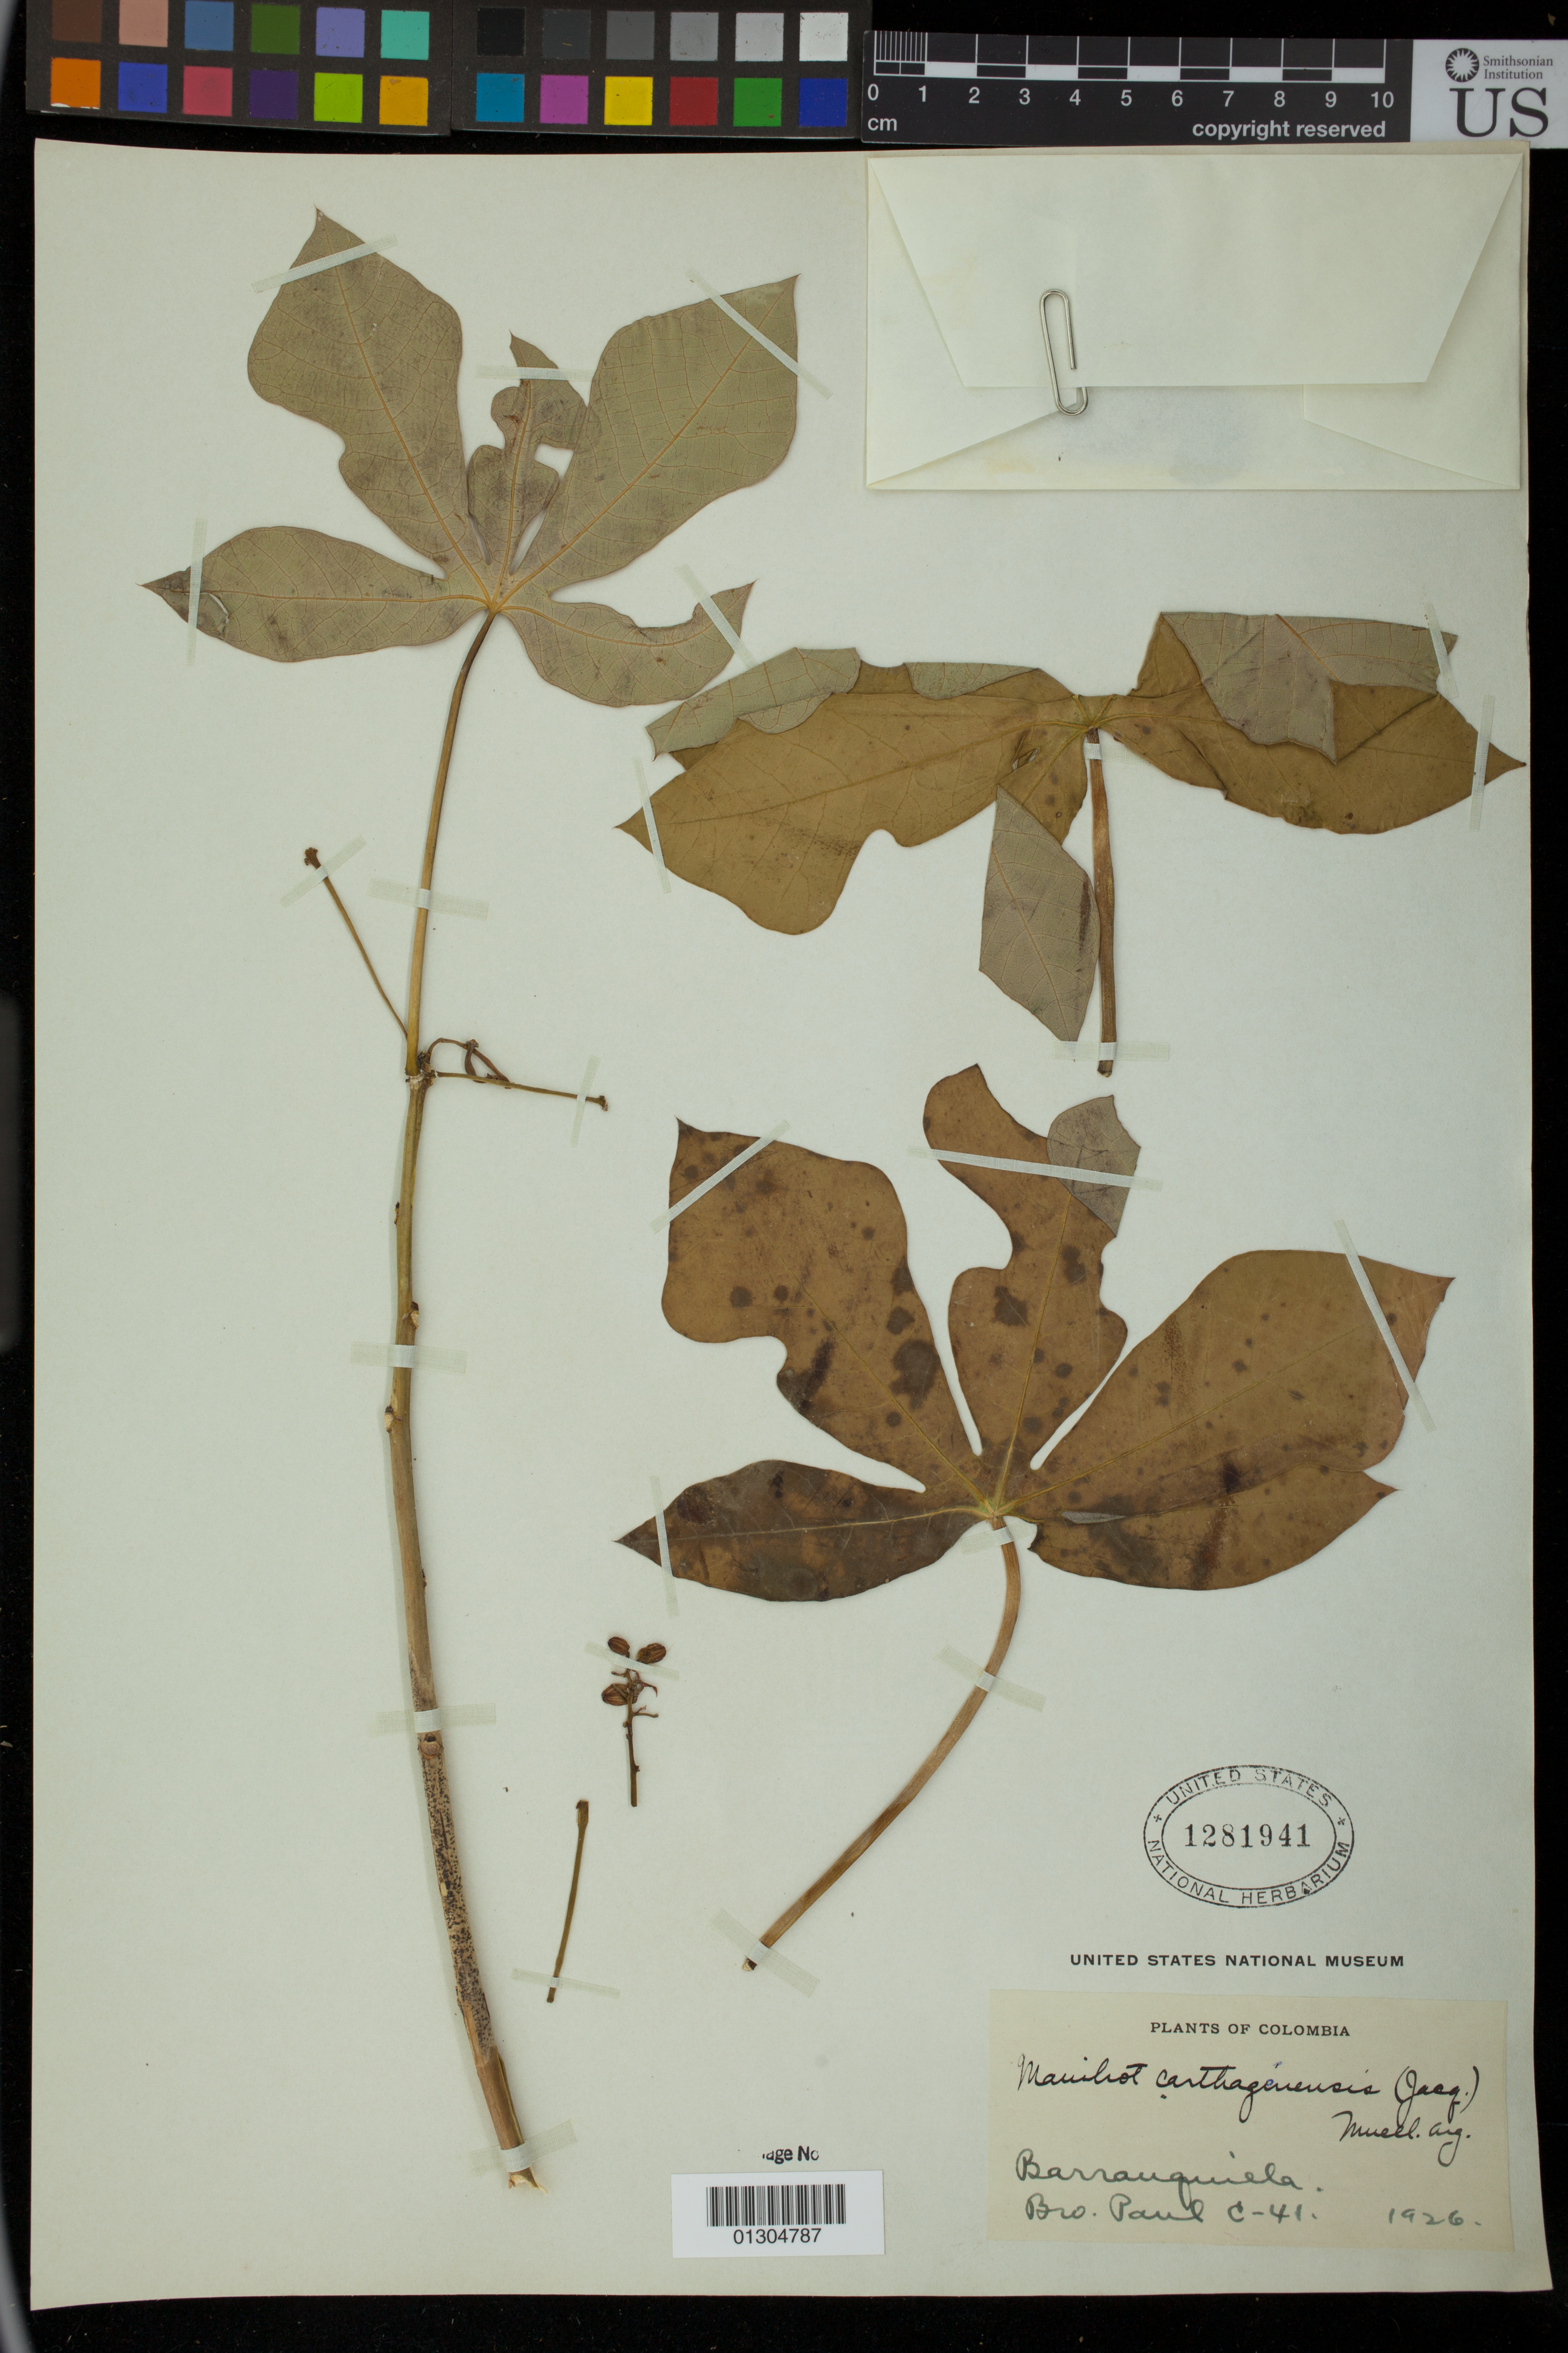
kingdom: Plantae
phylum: Tracheophyta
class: Magnoliopsida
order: Malpighiales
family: Euphorbiaceae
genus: Manihot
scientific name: Manihot carthagenensis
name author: (Jacq.) Müll. Arg.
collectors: B. Paul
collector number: C-41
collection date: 1926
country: Colombia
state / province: Atlantico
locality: Barranquilla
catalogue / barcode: US 1281941